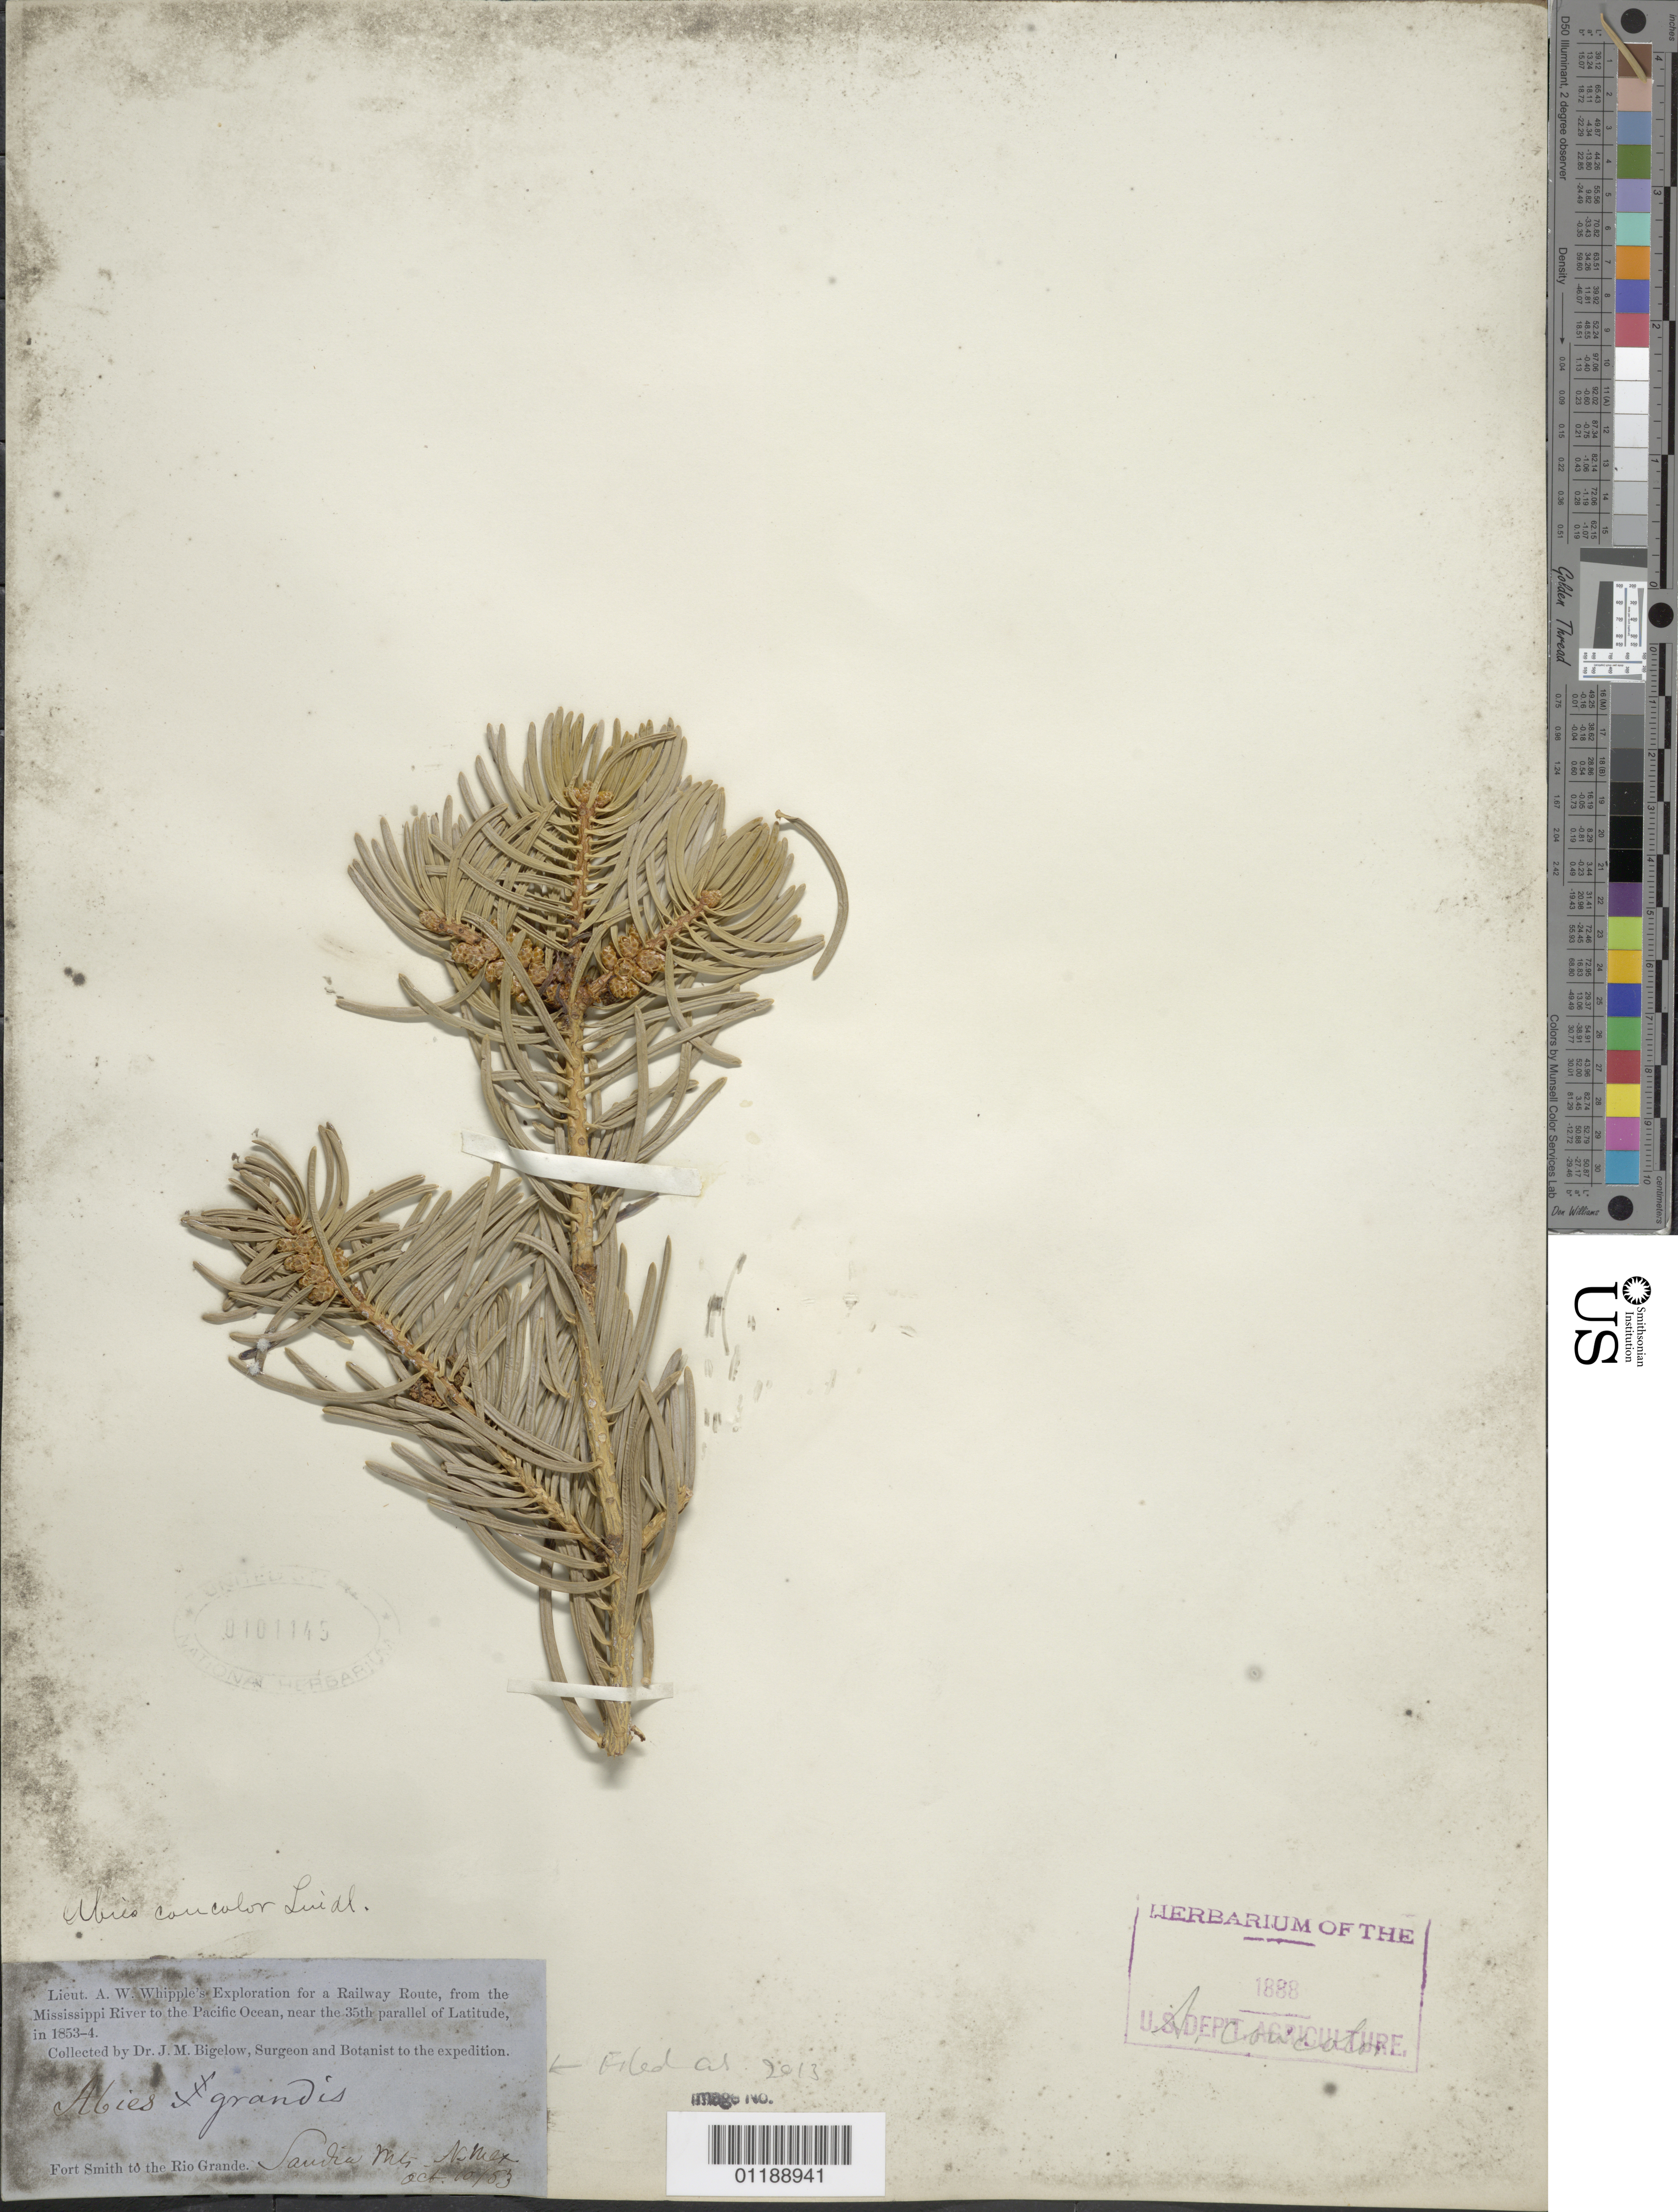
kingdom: Plantae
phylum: Tracheophyta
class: Pinopsida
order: Pinales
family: Pinaceae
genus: Abies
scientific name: Abies grandis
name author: (Douglas ex D. Don) Lindl.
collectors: J. M. Bigelow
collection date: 1853-10-10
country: United States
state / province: New Mexico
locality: Fort Smith to the Rio Grande, Sandia Mts.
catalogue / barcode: US 101145